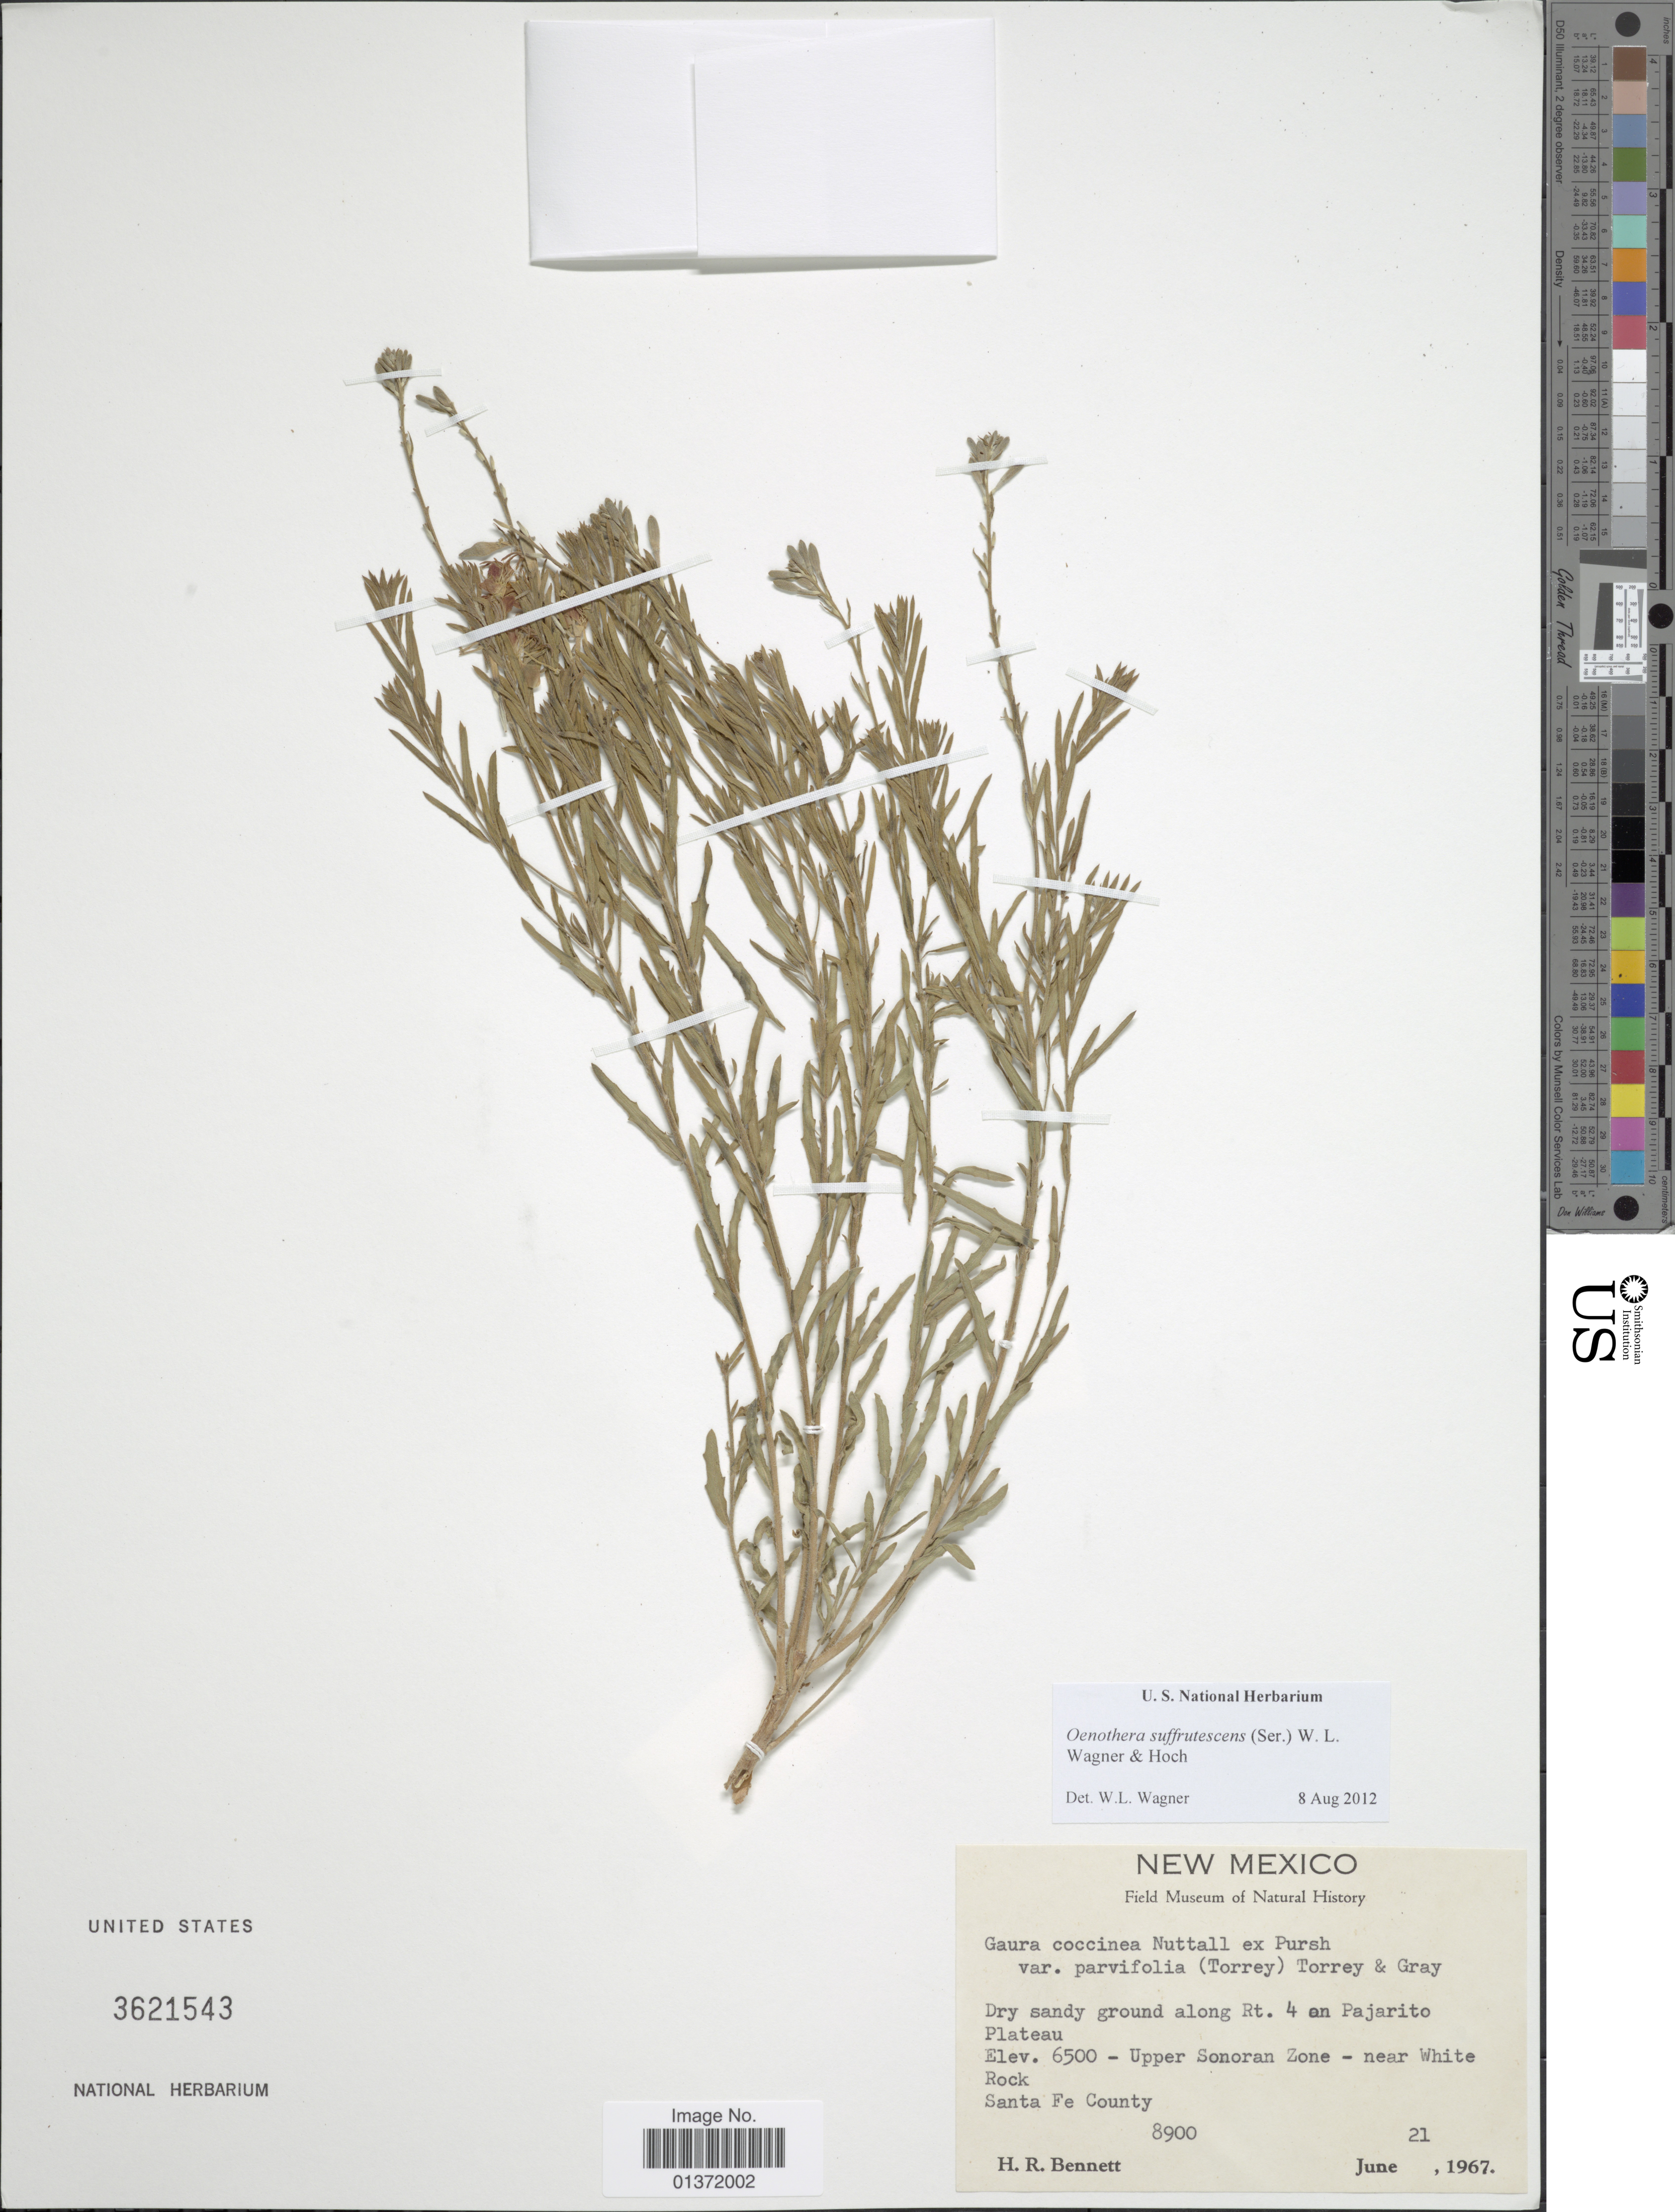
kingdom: Plantae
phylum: Tracheophyta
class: Magnoliopsida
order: Myrtales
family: Onagraceae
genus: Oenothera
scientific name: Oenothera suffrutescens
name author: (Ser.) W.L. Wagner & Hoch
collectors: H. R. Bennett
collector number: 21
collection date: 1967-06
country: United States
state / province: New Mexico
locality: Along Rt. 4 en Pajarito Plateau, upper Sonoran Zone - near White Rock, Sante Fe County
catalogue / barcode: US 3621543